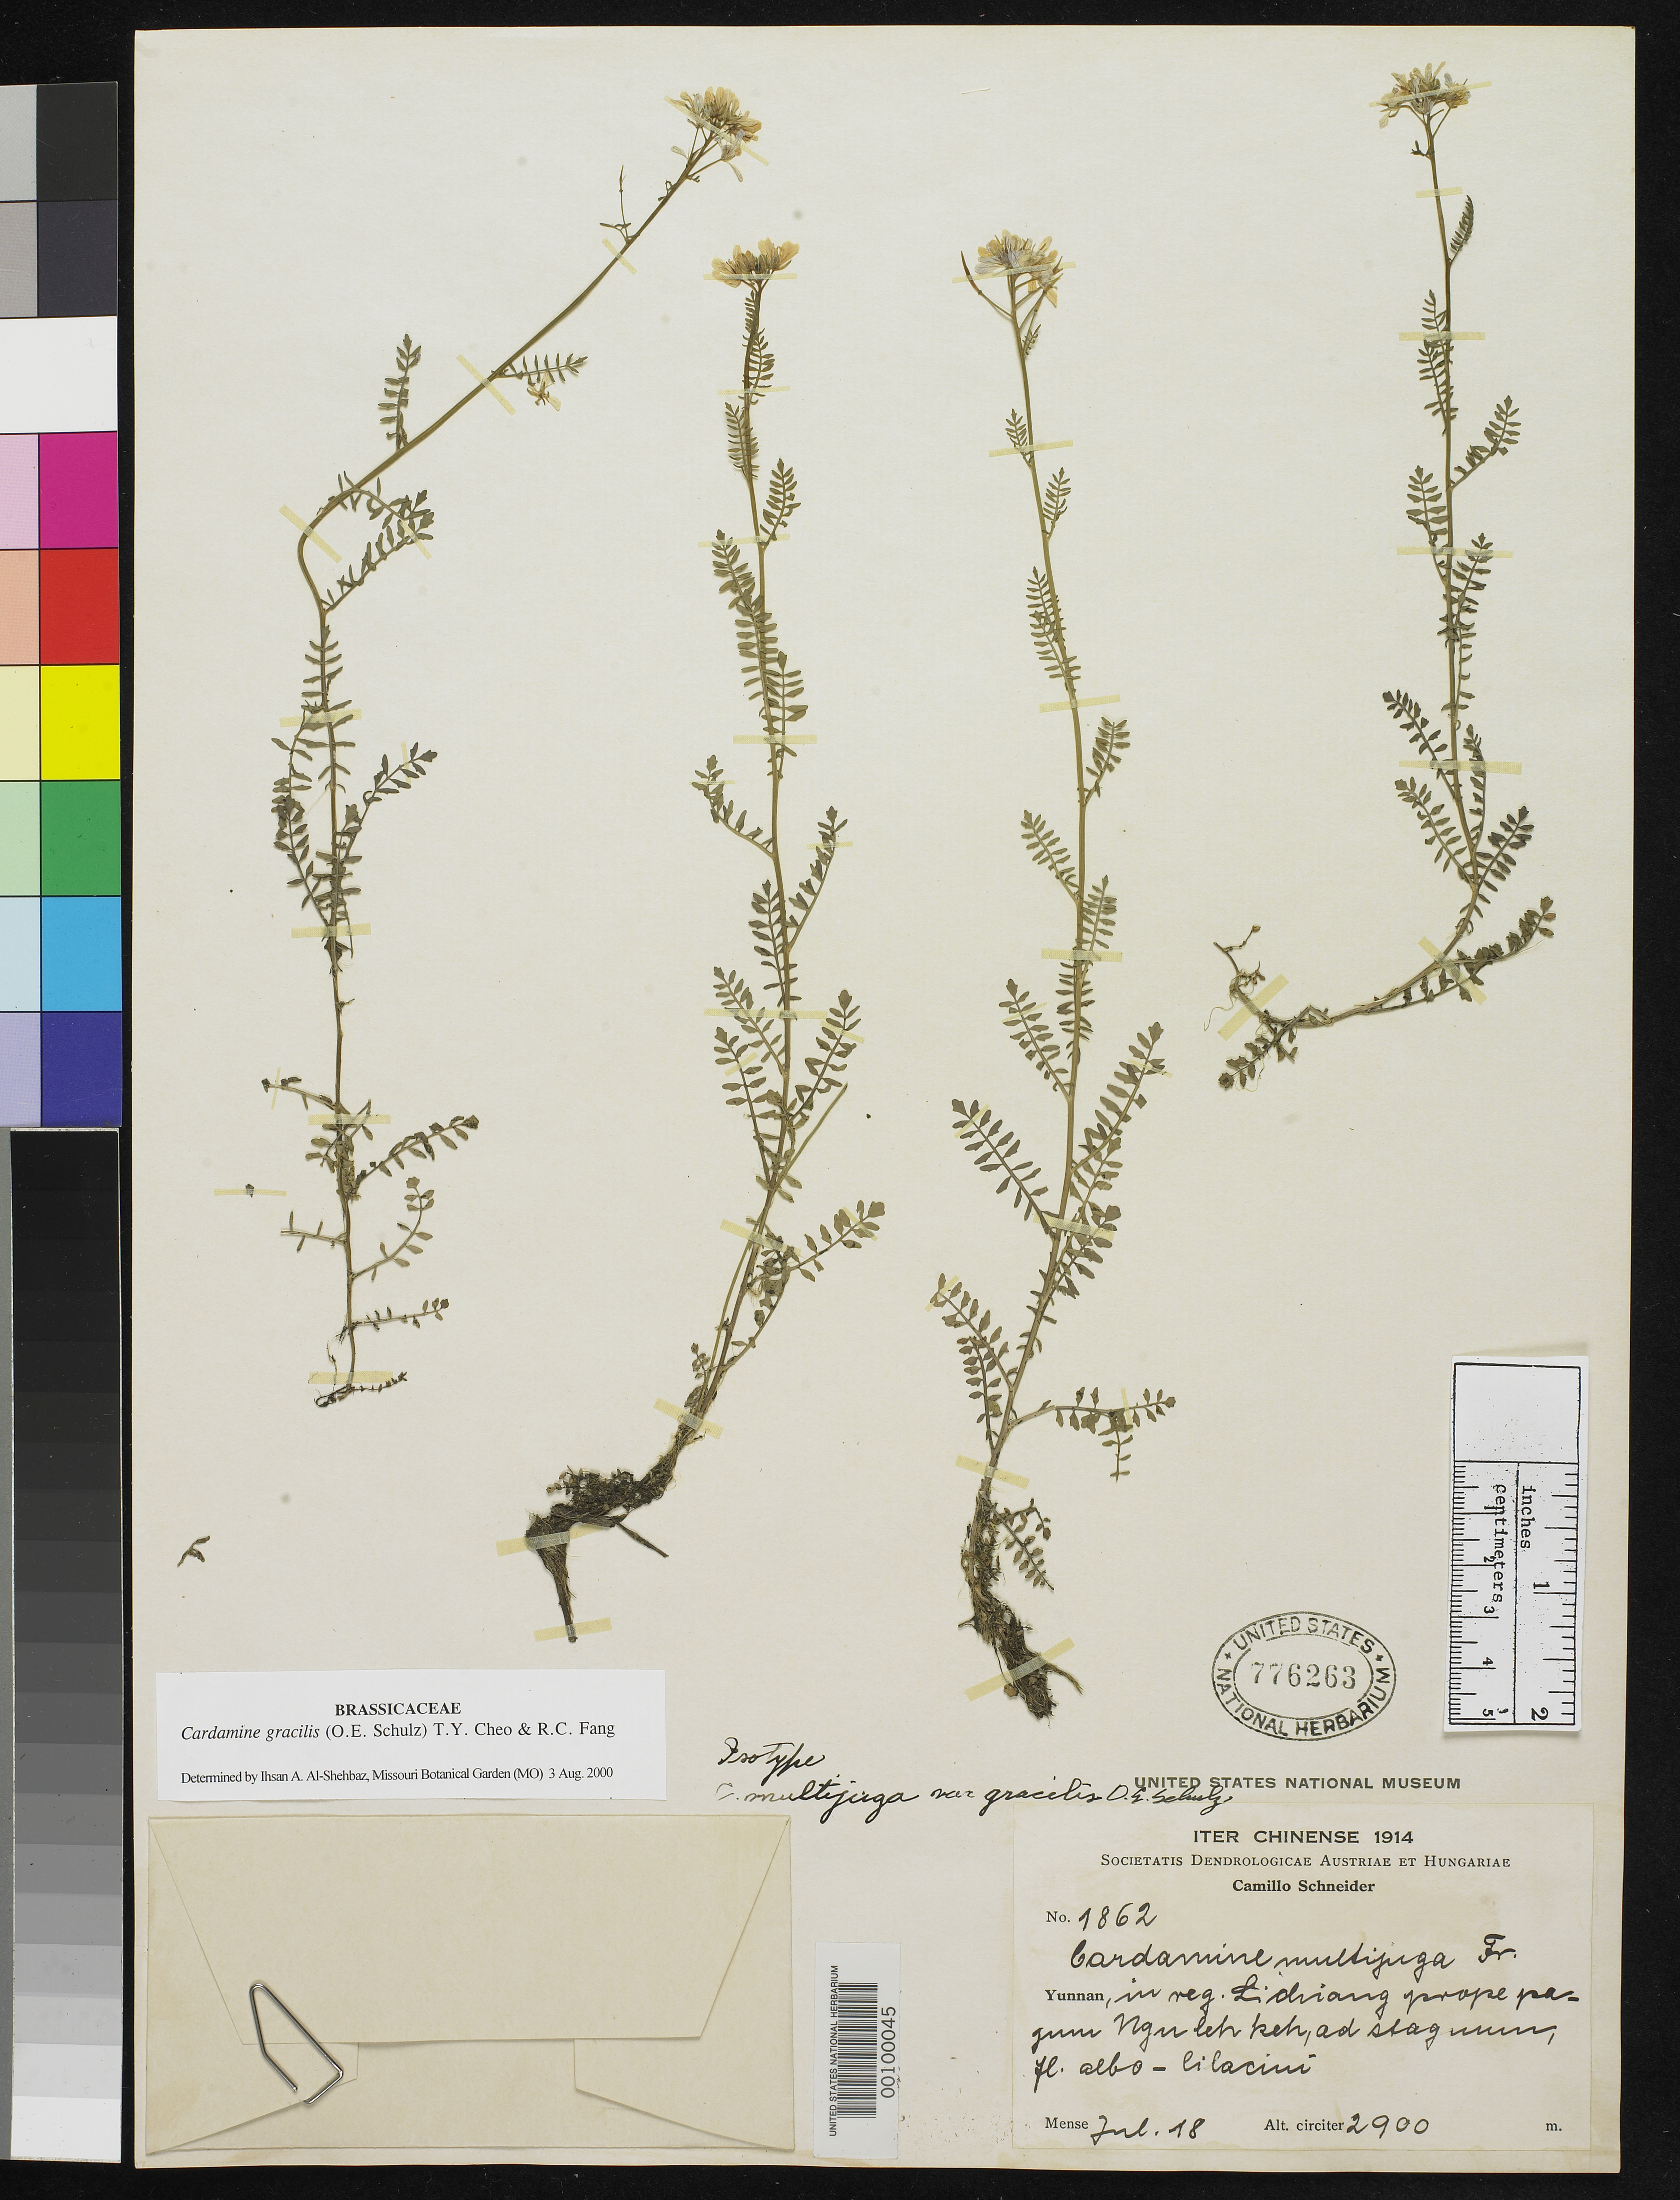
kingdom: Plantae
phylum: Tracheophyta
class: Magnoliopsida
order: Brassicales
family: Brassicaceae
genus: Cardamine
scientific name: Cardamine multijuga var. gracilis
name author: O.E. Schulz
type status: Isotype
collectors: C. K. Schneider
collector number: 1862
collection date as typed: Jul 1914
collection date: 1914-07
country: China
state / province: Yunnan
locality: Lichiang, Ugu-leh-keh.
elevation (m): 2900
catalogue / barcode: US 776263